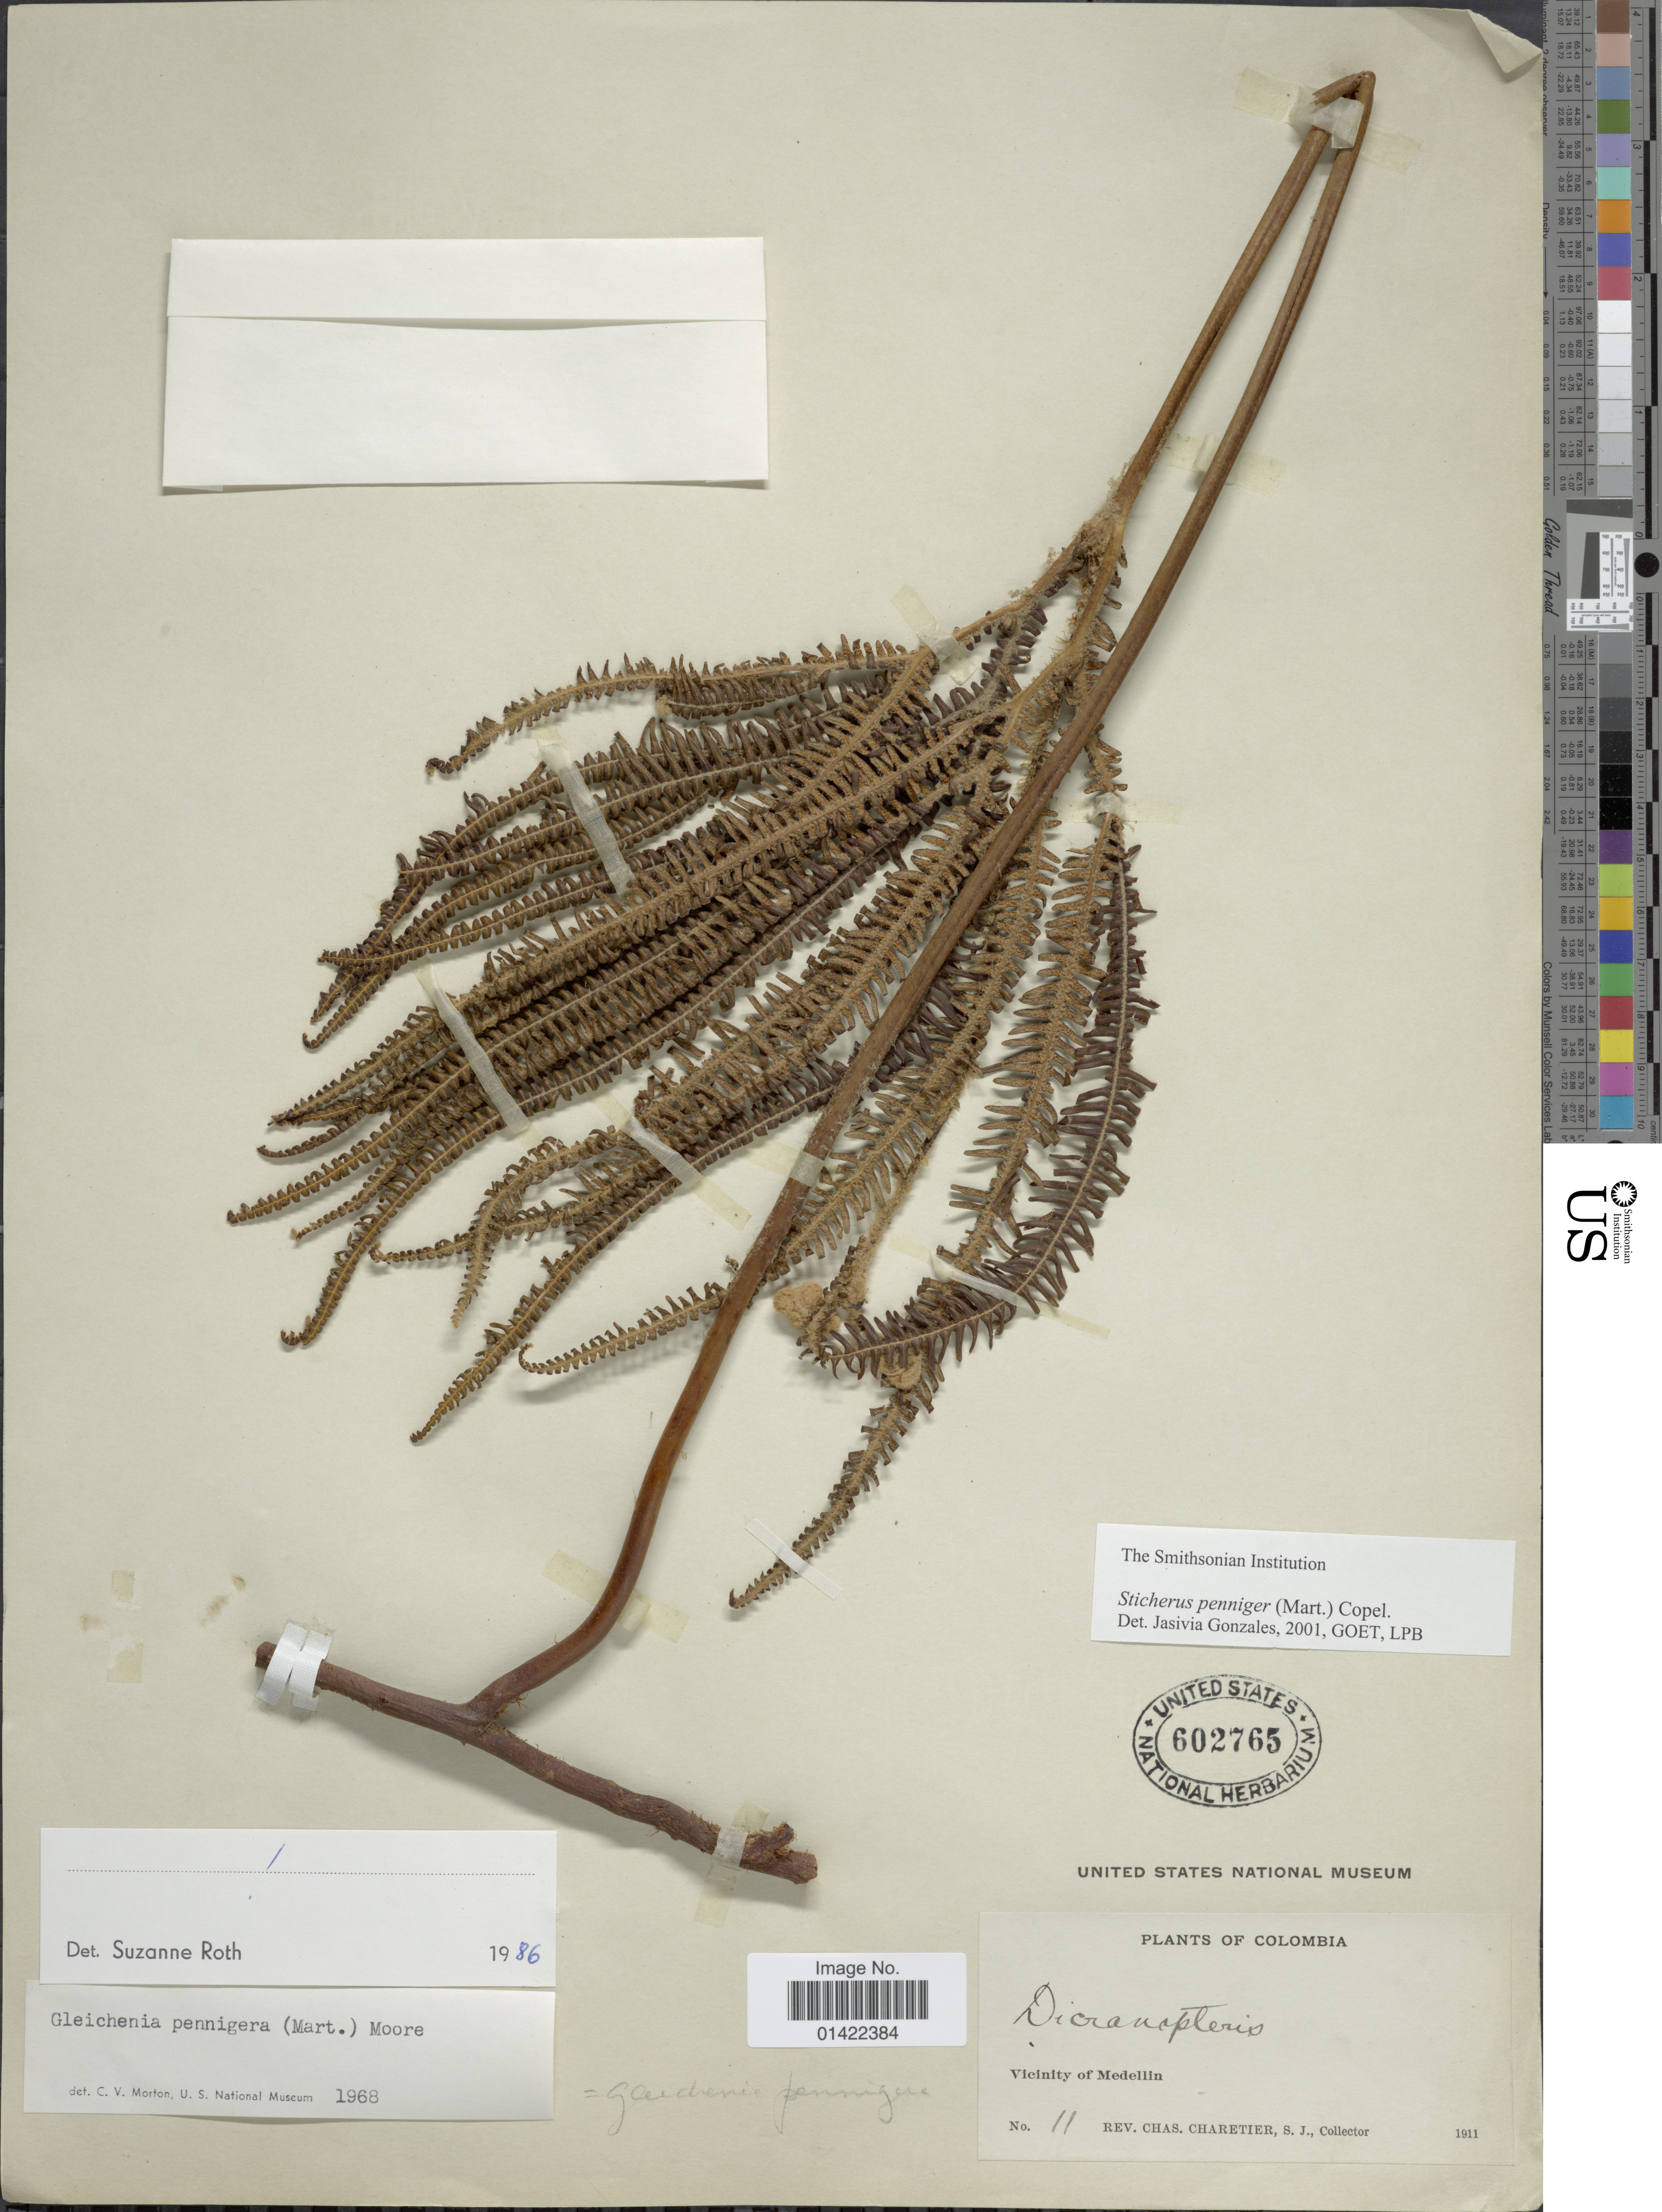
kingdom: Plantae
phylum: Tracheophyta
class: Polypodiopsida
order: Gleicheniales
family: Gleicheniaceae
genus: Sticherus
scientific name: Sticherus pruinosus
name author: (Mart.) Ching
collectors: C. Charetier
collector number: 11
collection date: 1911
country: Colombia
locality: Vicinity of Medelin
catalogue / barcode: US 602765